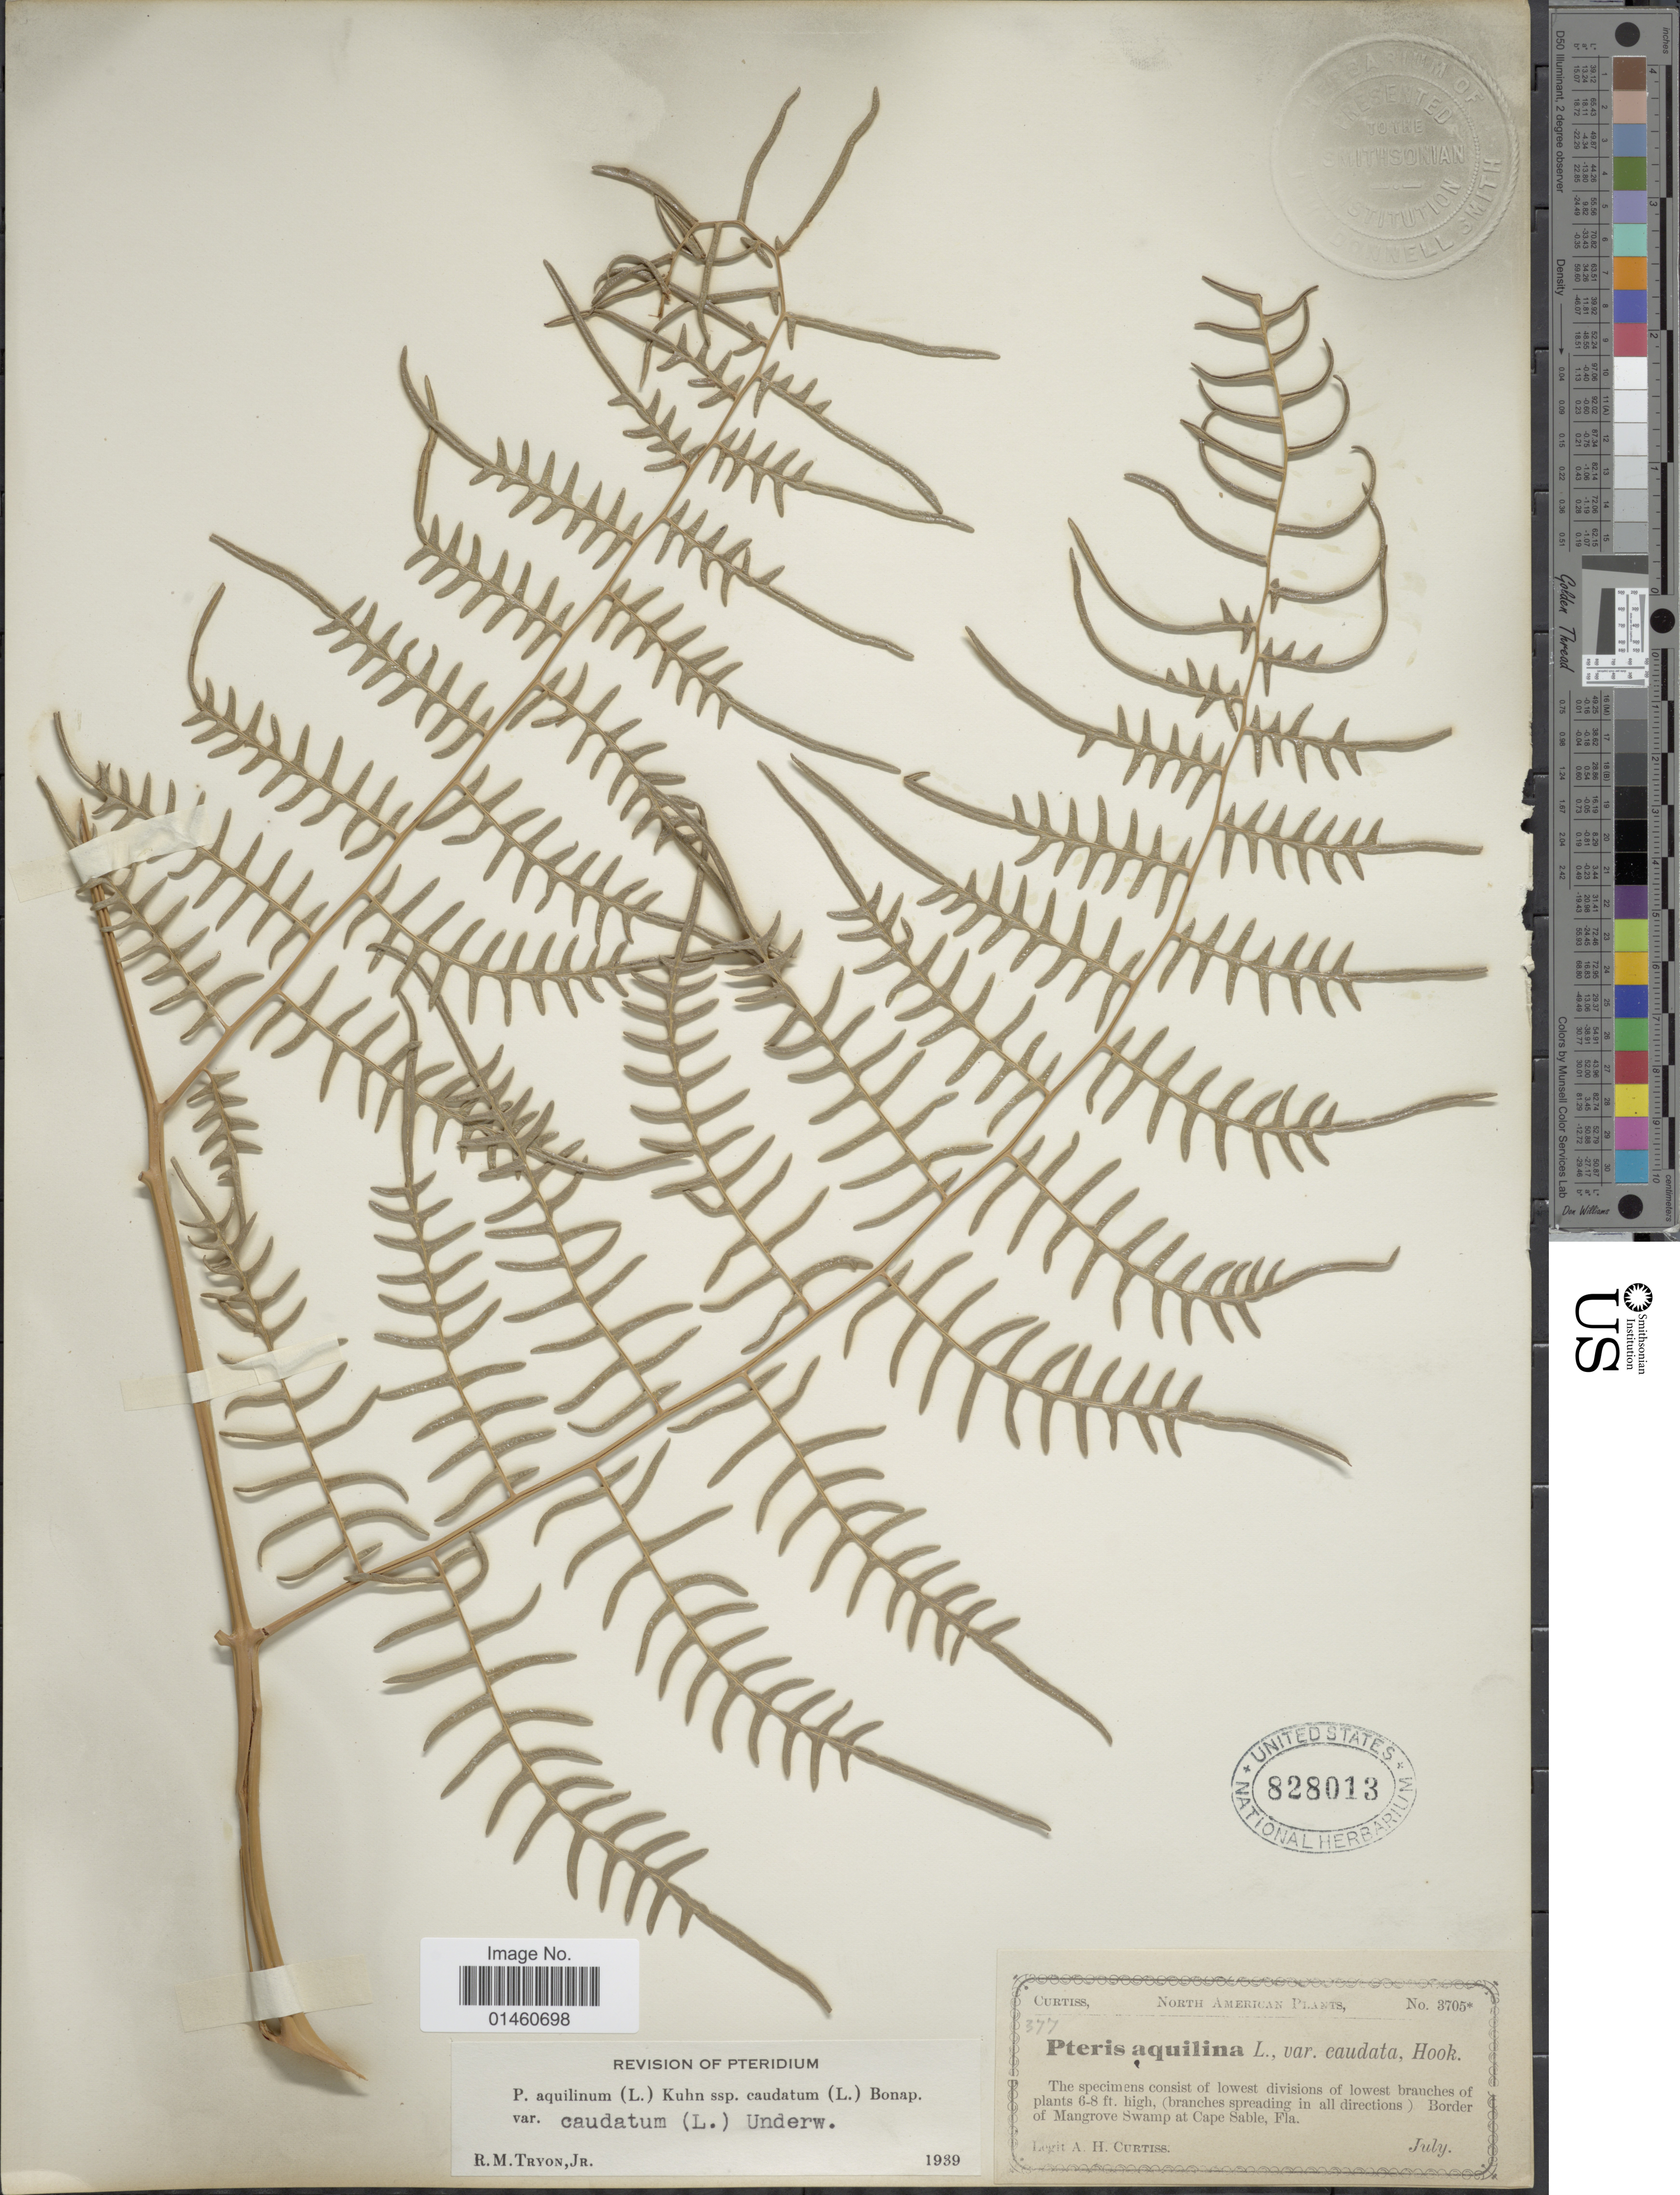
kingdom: Plantae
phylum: Tracheophyta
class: Polypodiopsida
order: Polypodiales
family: Dennstaedtiaceae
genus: Pteridium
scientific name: Pteridium caudatum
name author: (L.) Maxon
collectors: A. H. Curtiss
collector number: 3705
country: United States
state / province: Florida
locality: Border of Mangrove Swamp at Cape Sable.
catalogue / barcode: US 828013